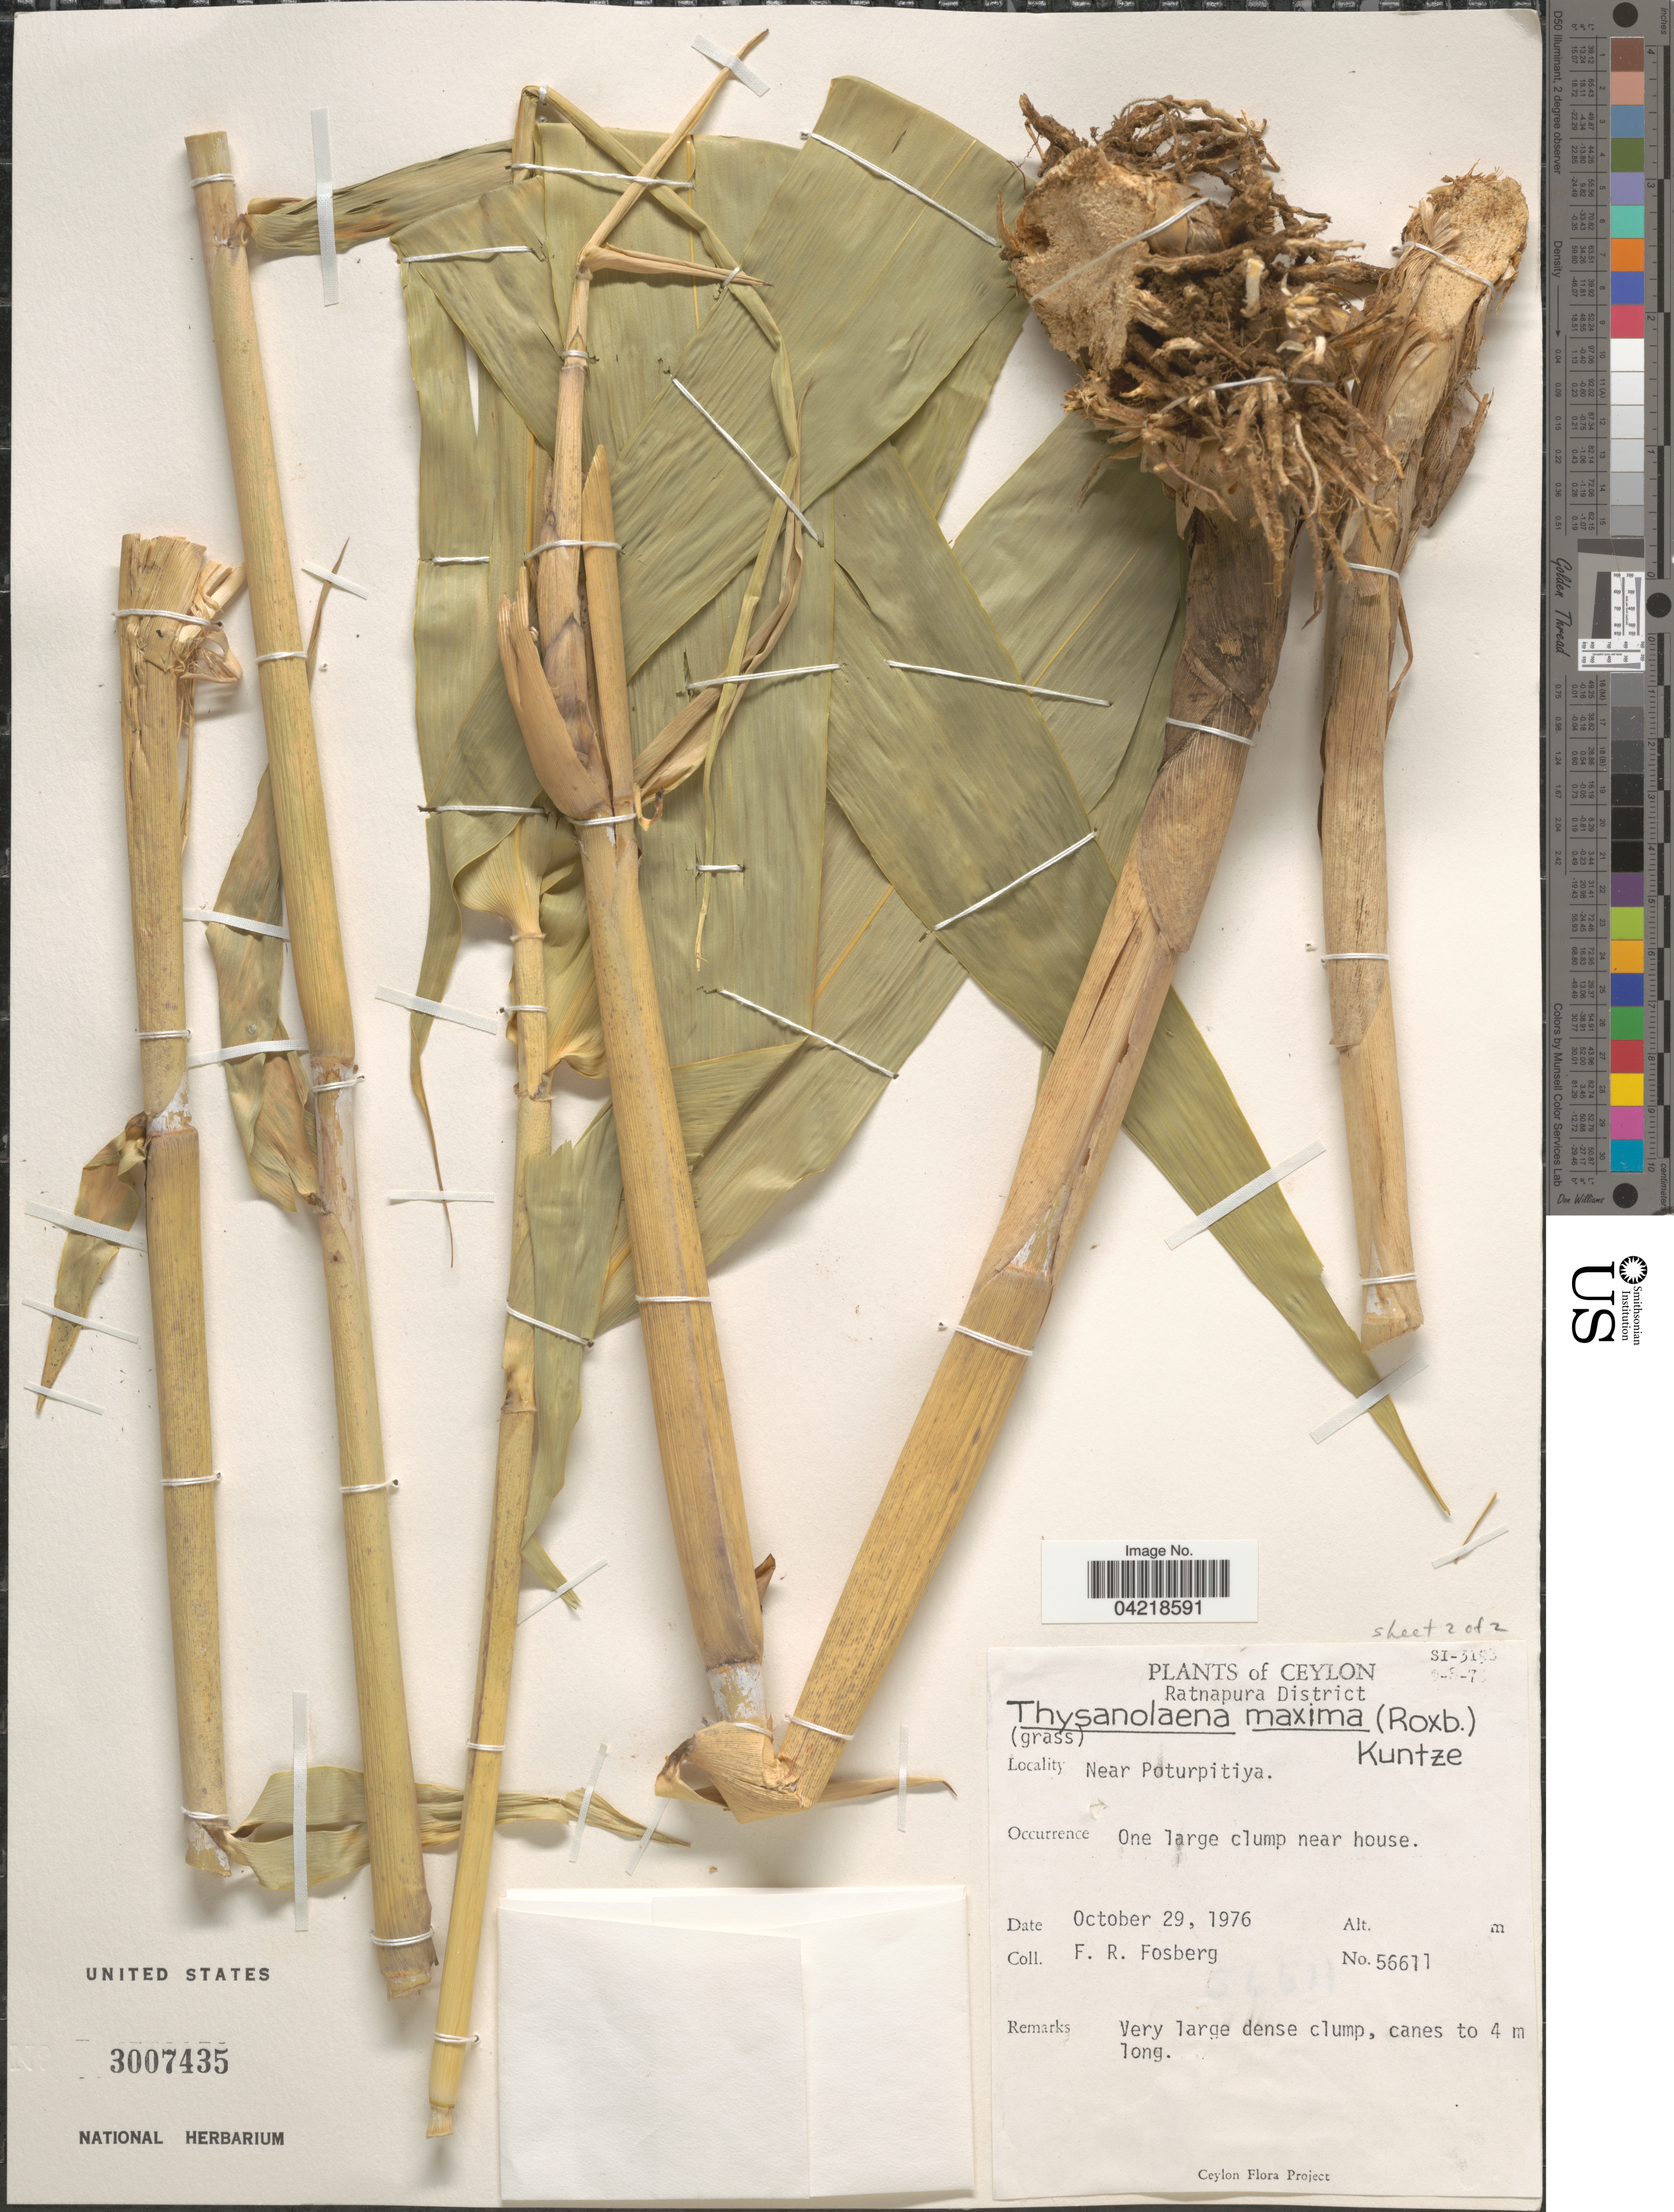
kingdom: Plantae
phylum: Tracheophyta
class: Liliopsida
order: Poales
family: Poaceae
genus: Thysanolaena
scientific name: Thysanolaena latifolia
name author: (Roxb. ex Hornem.) Honda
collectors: F. R. Fosberg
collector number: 56611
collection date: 1976-10-29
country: Sri Lanka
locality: Ceylon. Ratnapura District. Near Poturpitiya.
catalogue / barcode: US 3007435